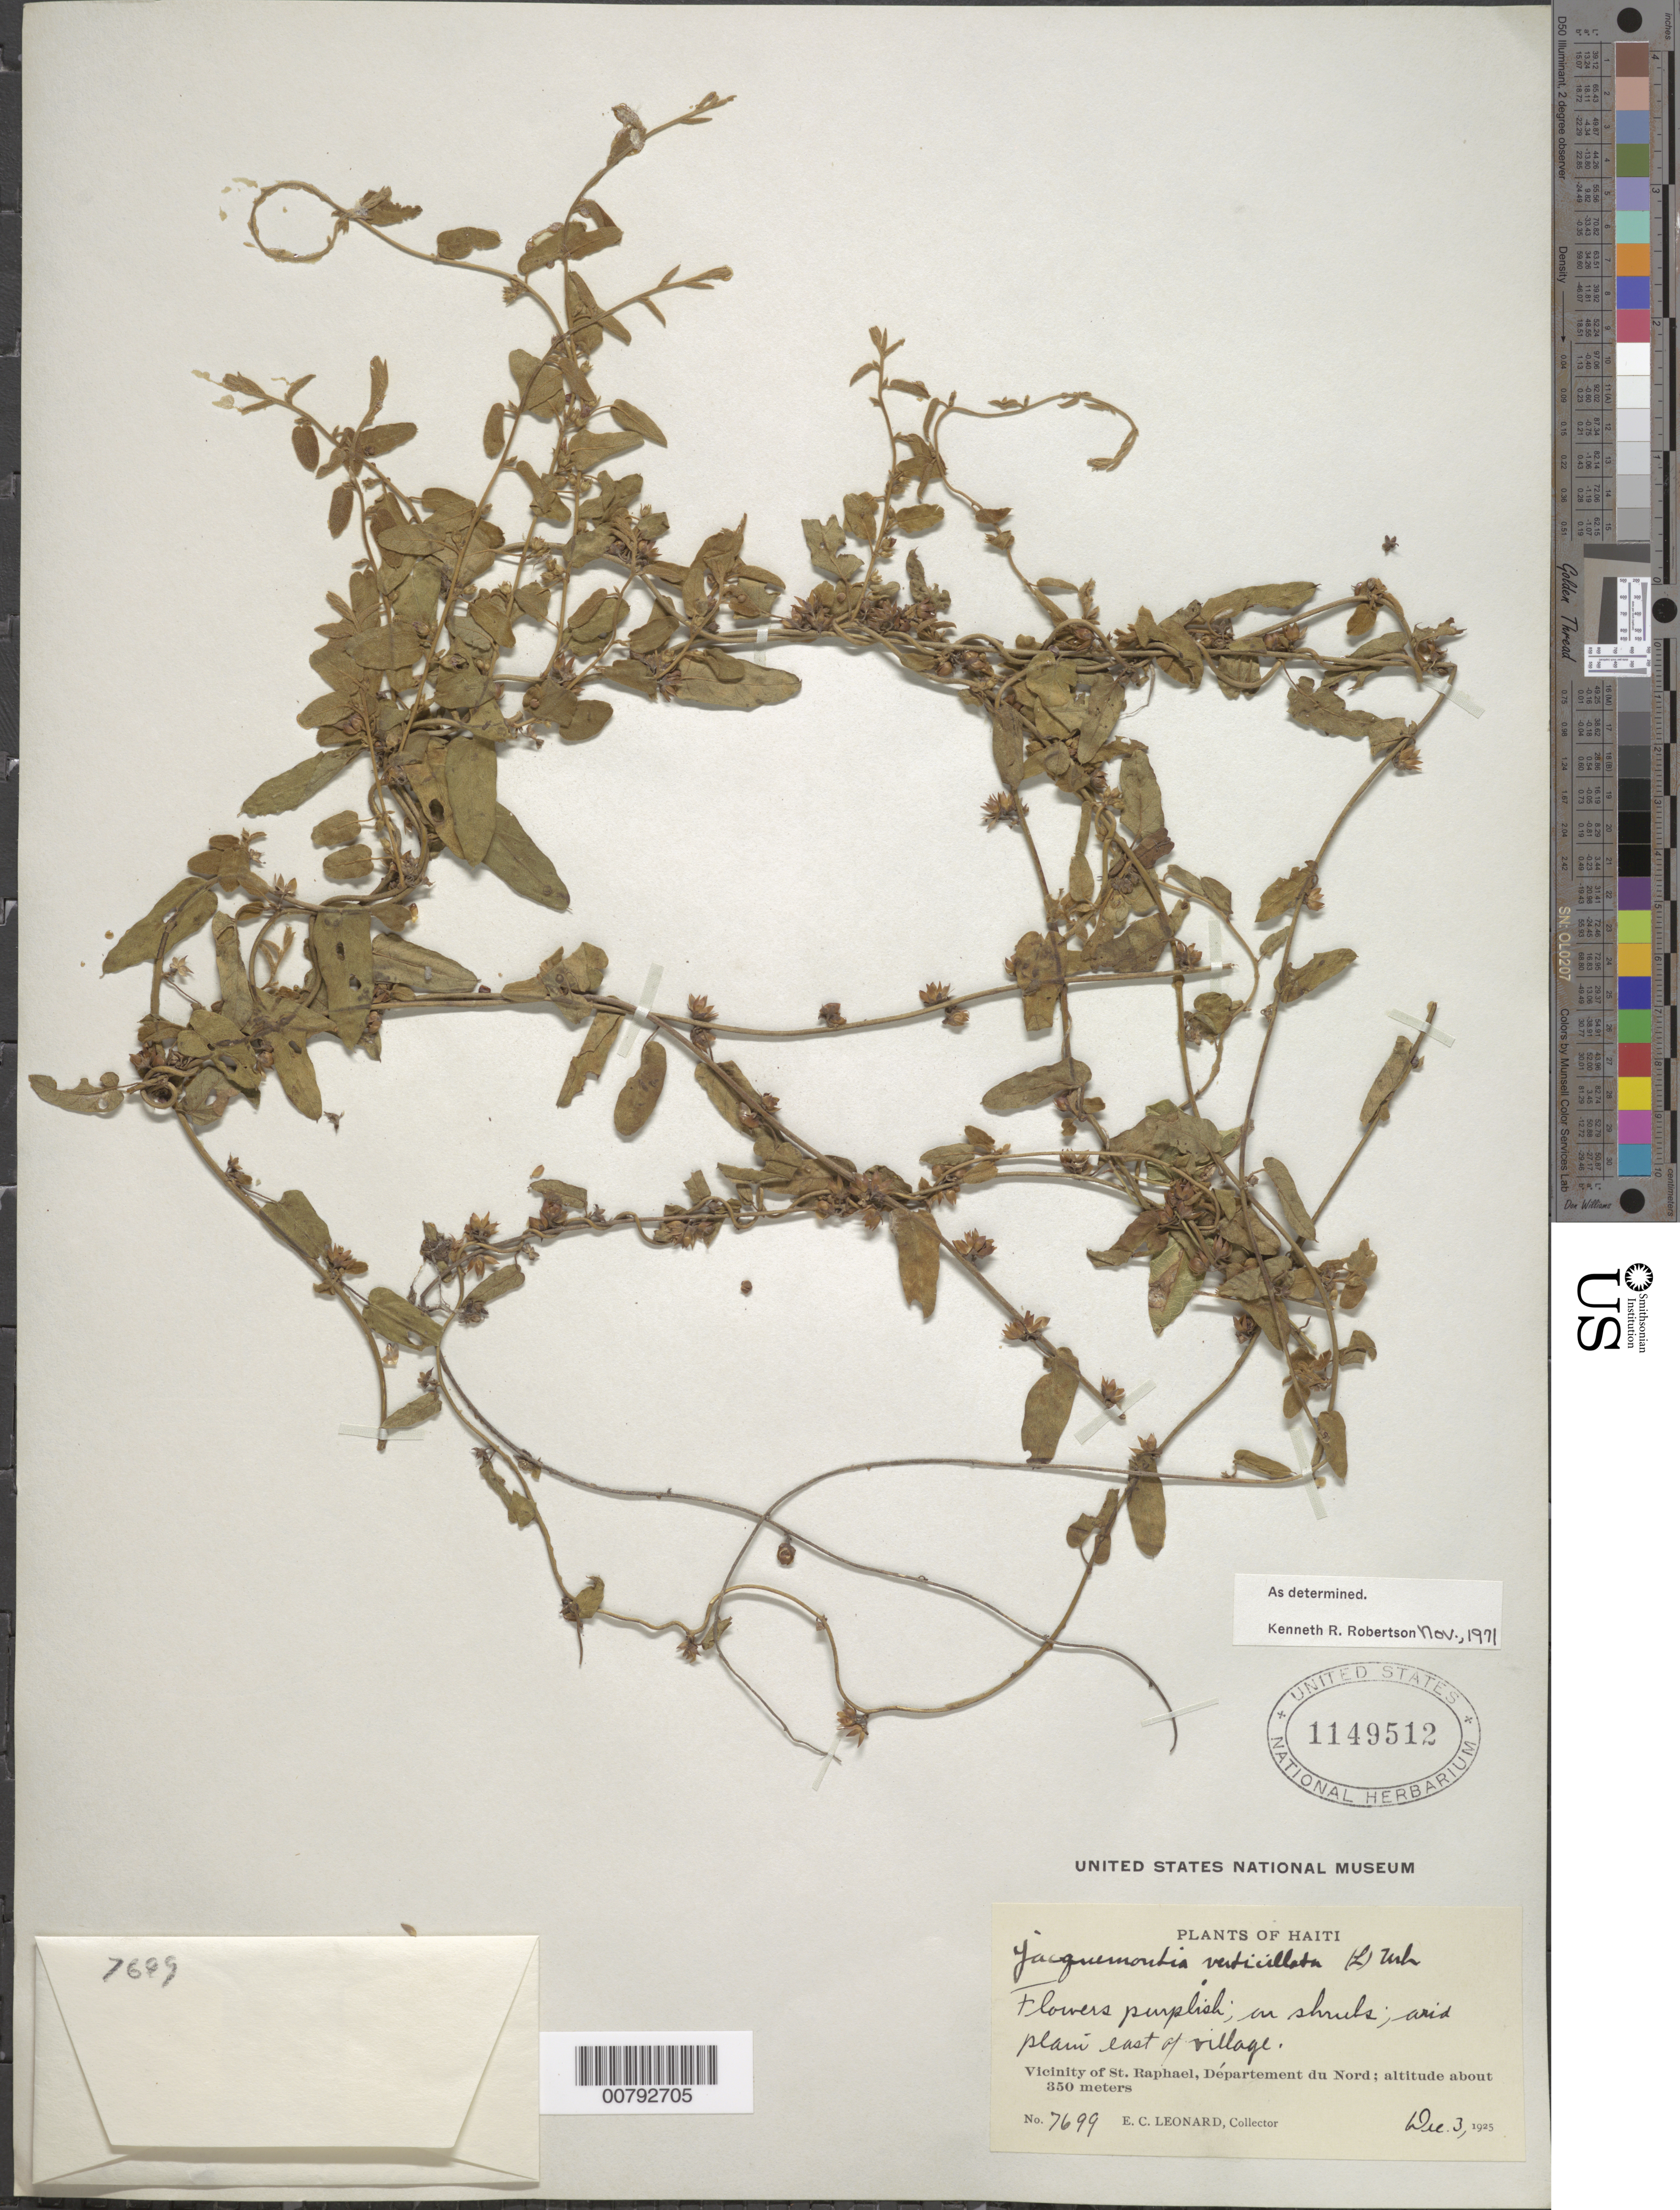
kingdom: Plantae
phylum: Tracheophyta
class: Magnoliopsida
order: Solanales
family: Convolvulaceae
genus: Jacquemontia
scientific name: Jacquemontia verticillata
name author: (L.) Urb.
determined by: Robertson, K. R.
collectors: E. C. Leonard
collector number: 7699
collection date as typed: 03 Dec 1925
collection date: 1925-12-03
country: Haiti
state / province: Nord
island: Hispaniola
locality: Vicinity of St. Raphael, east of village.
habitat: Arid plain.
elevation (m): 350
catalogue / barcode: US 1149512